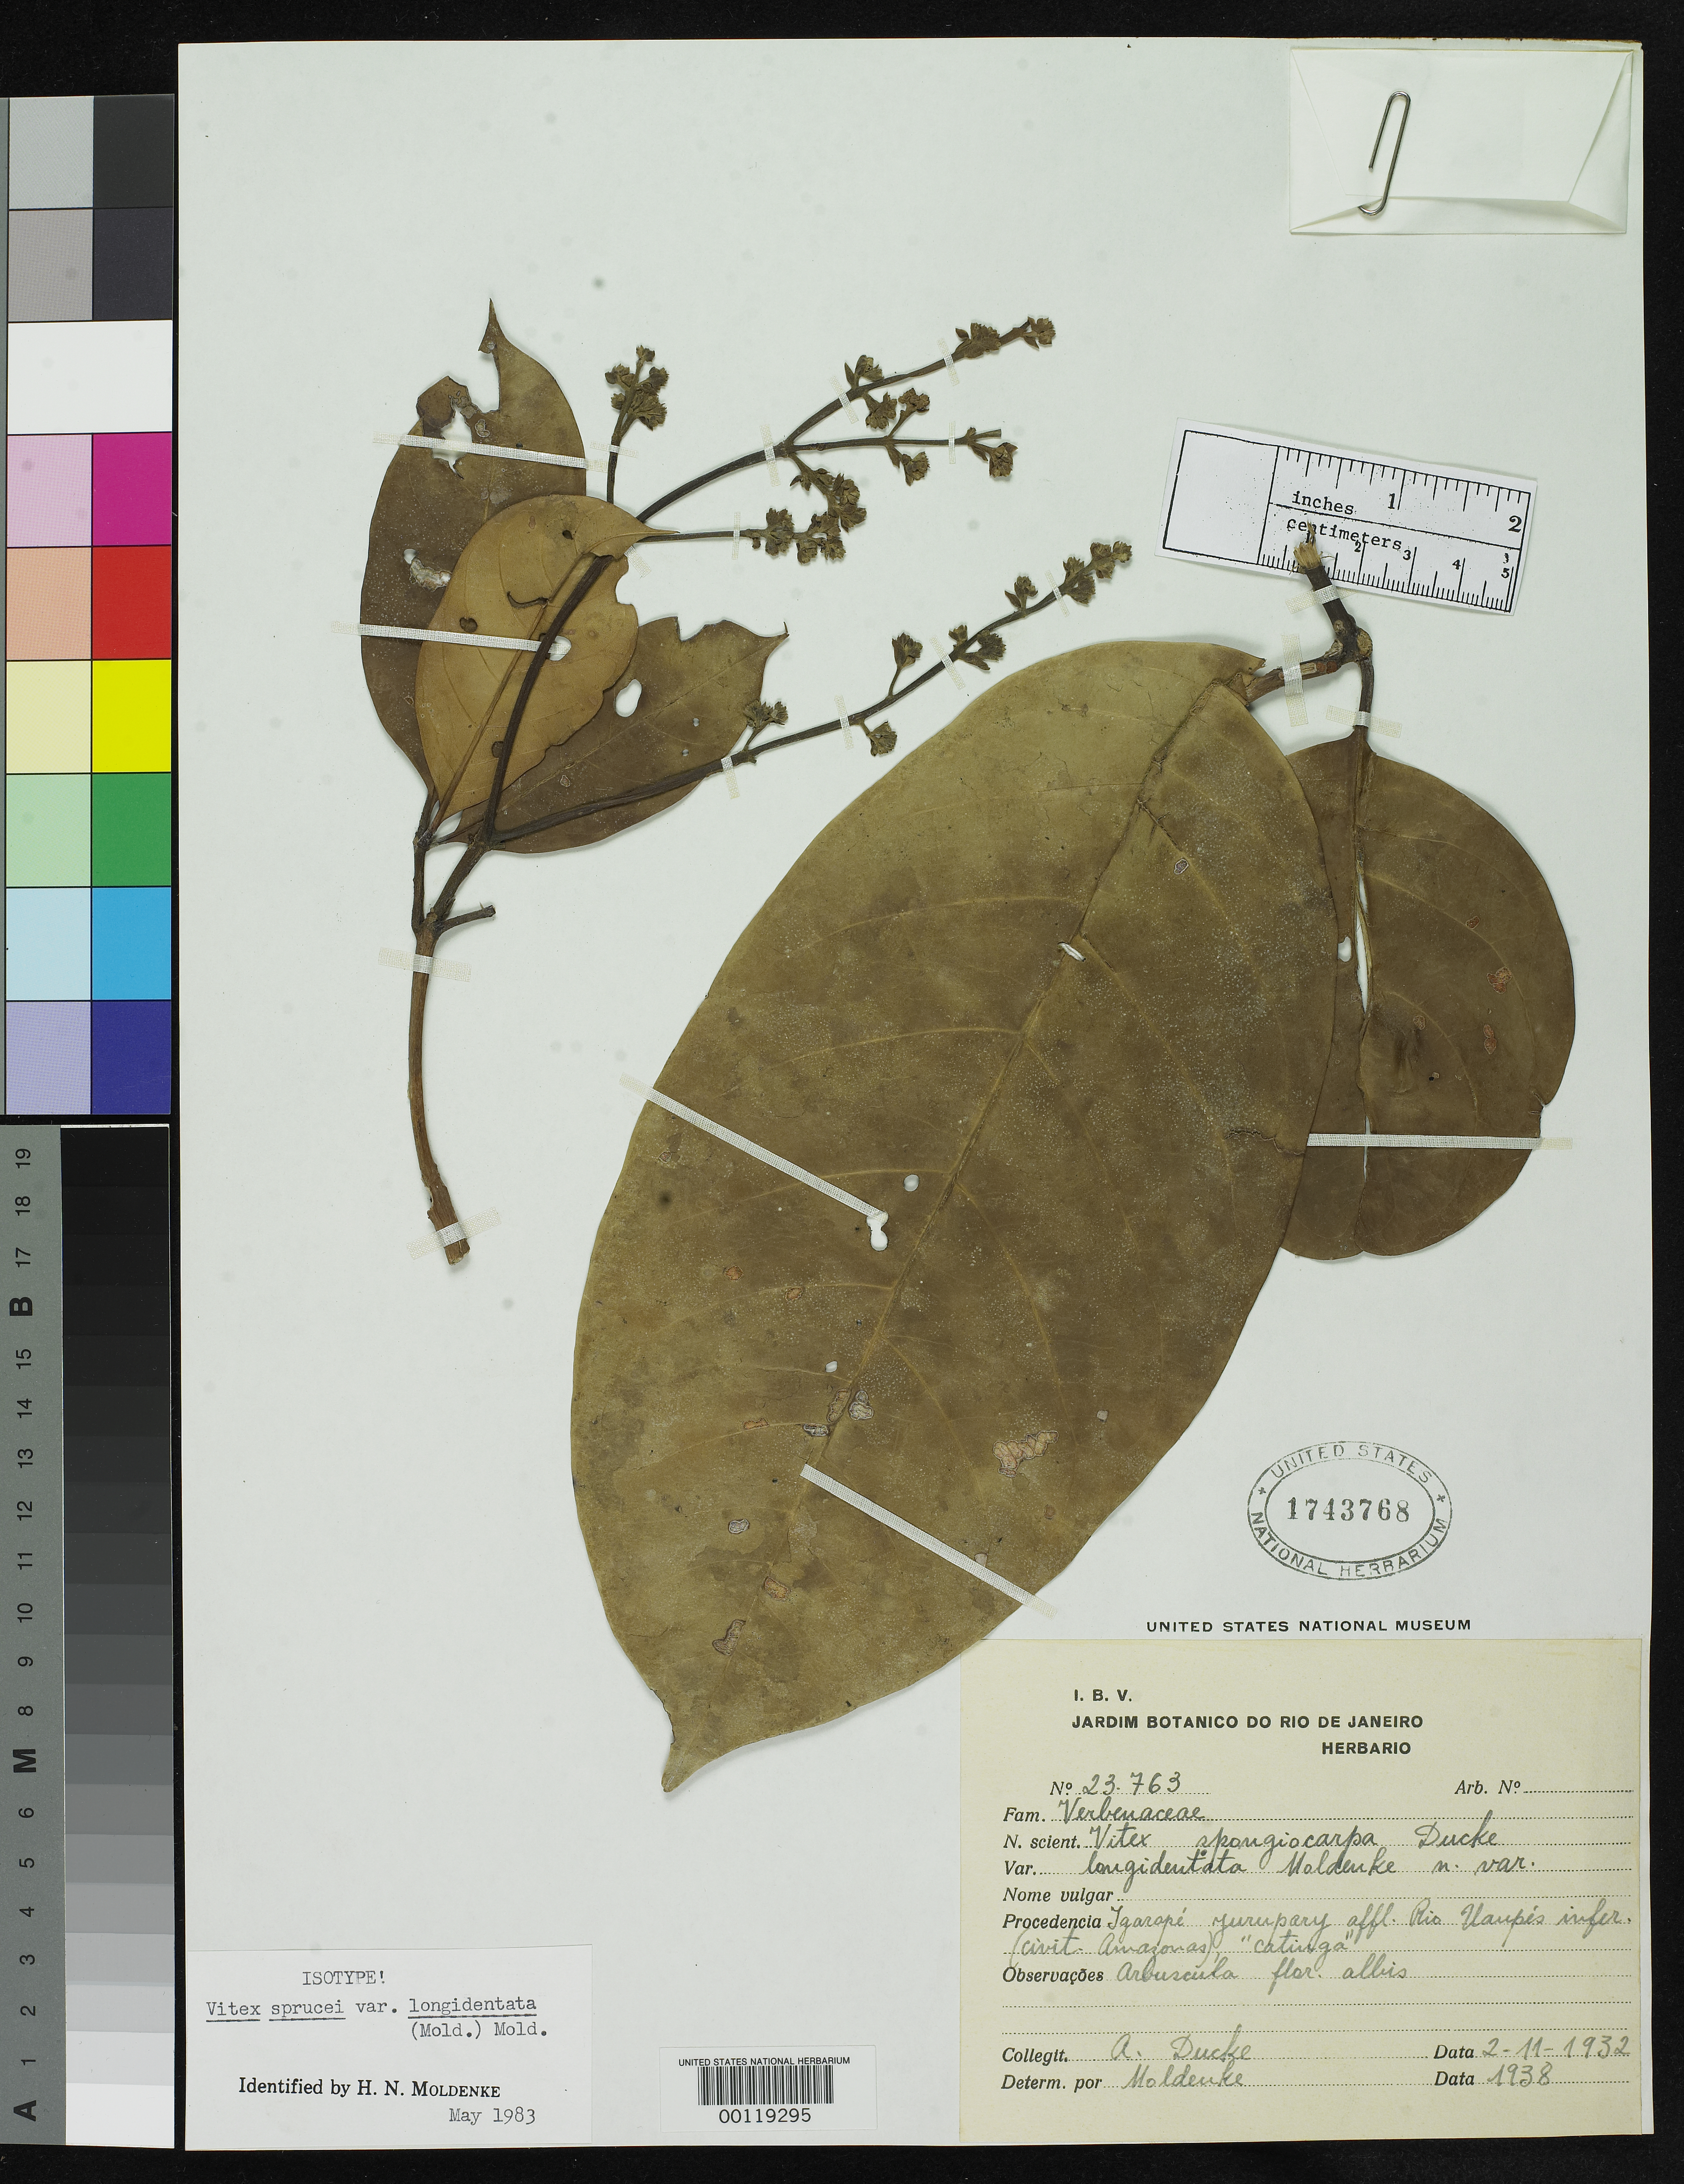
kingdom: Plantae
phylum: Tracheophyta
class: Magnoliopsida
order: Lamiales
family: Lamiaceae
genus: Vitex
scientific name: Vitex spongiocarpa var. longidentata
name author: Moldenke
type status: Isotype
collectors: A. Ducke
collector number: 23763 Herb. Jard. Bot. Rio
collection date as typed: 11 Feb 1932 or 02 Nov 1932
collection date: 1932-02-11 or 1932-11-02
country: Brazil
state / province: Amazonas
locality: Igarape, Rio Uaupes.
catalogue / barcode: US 1743768